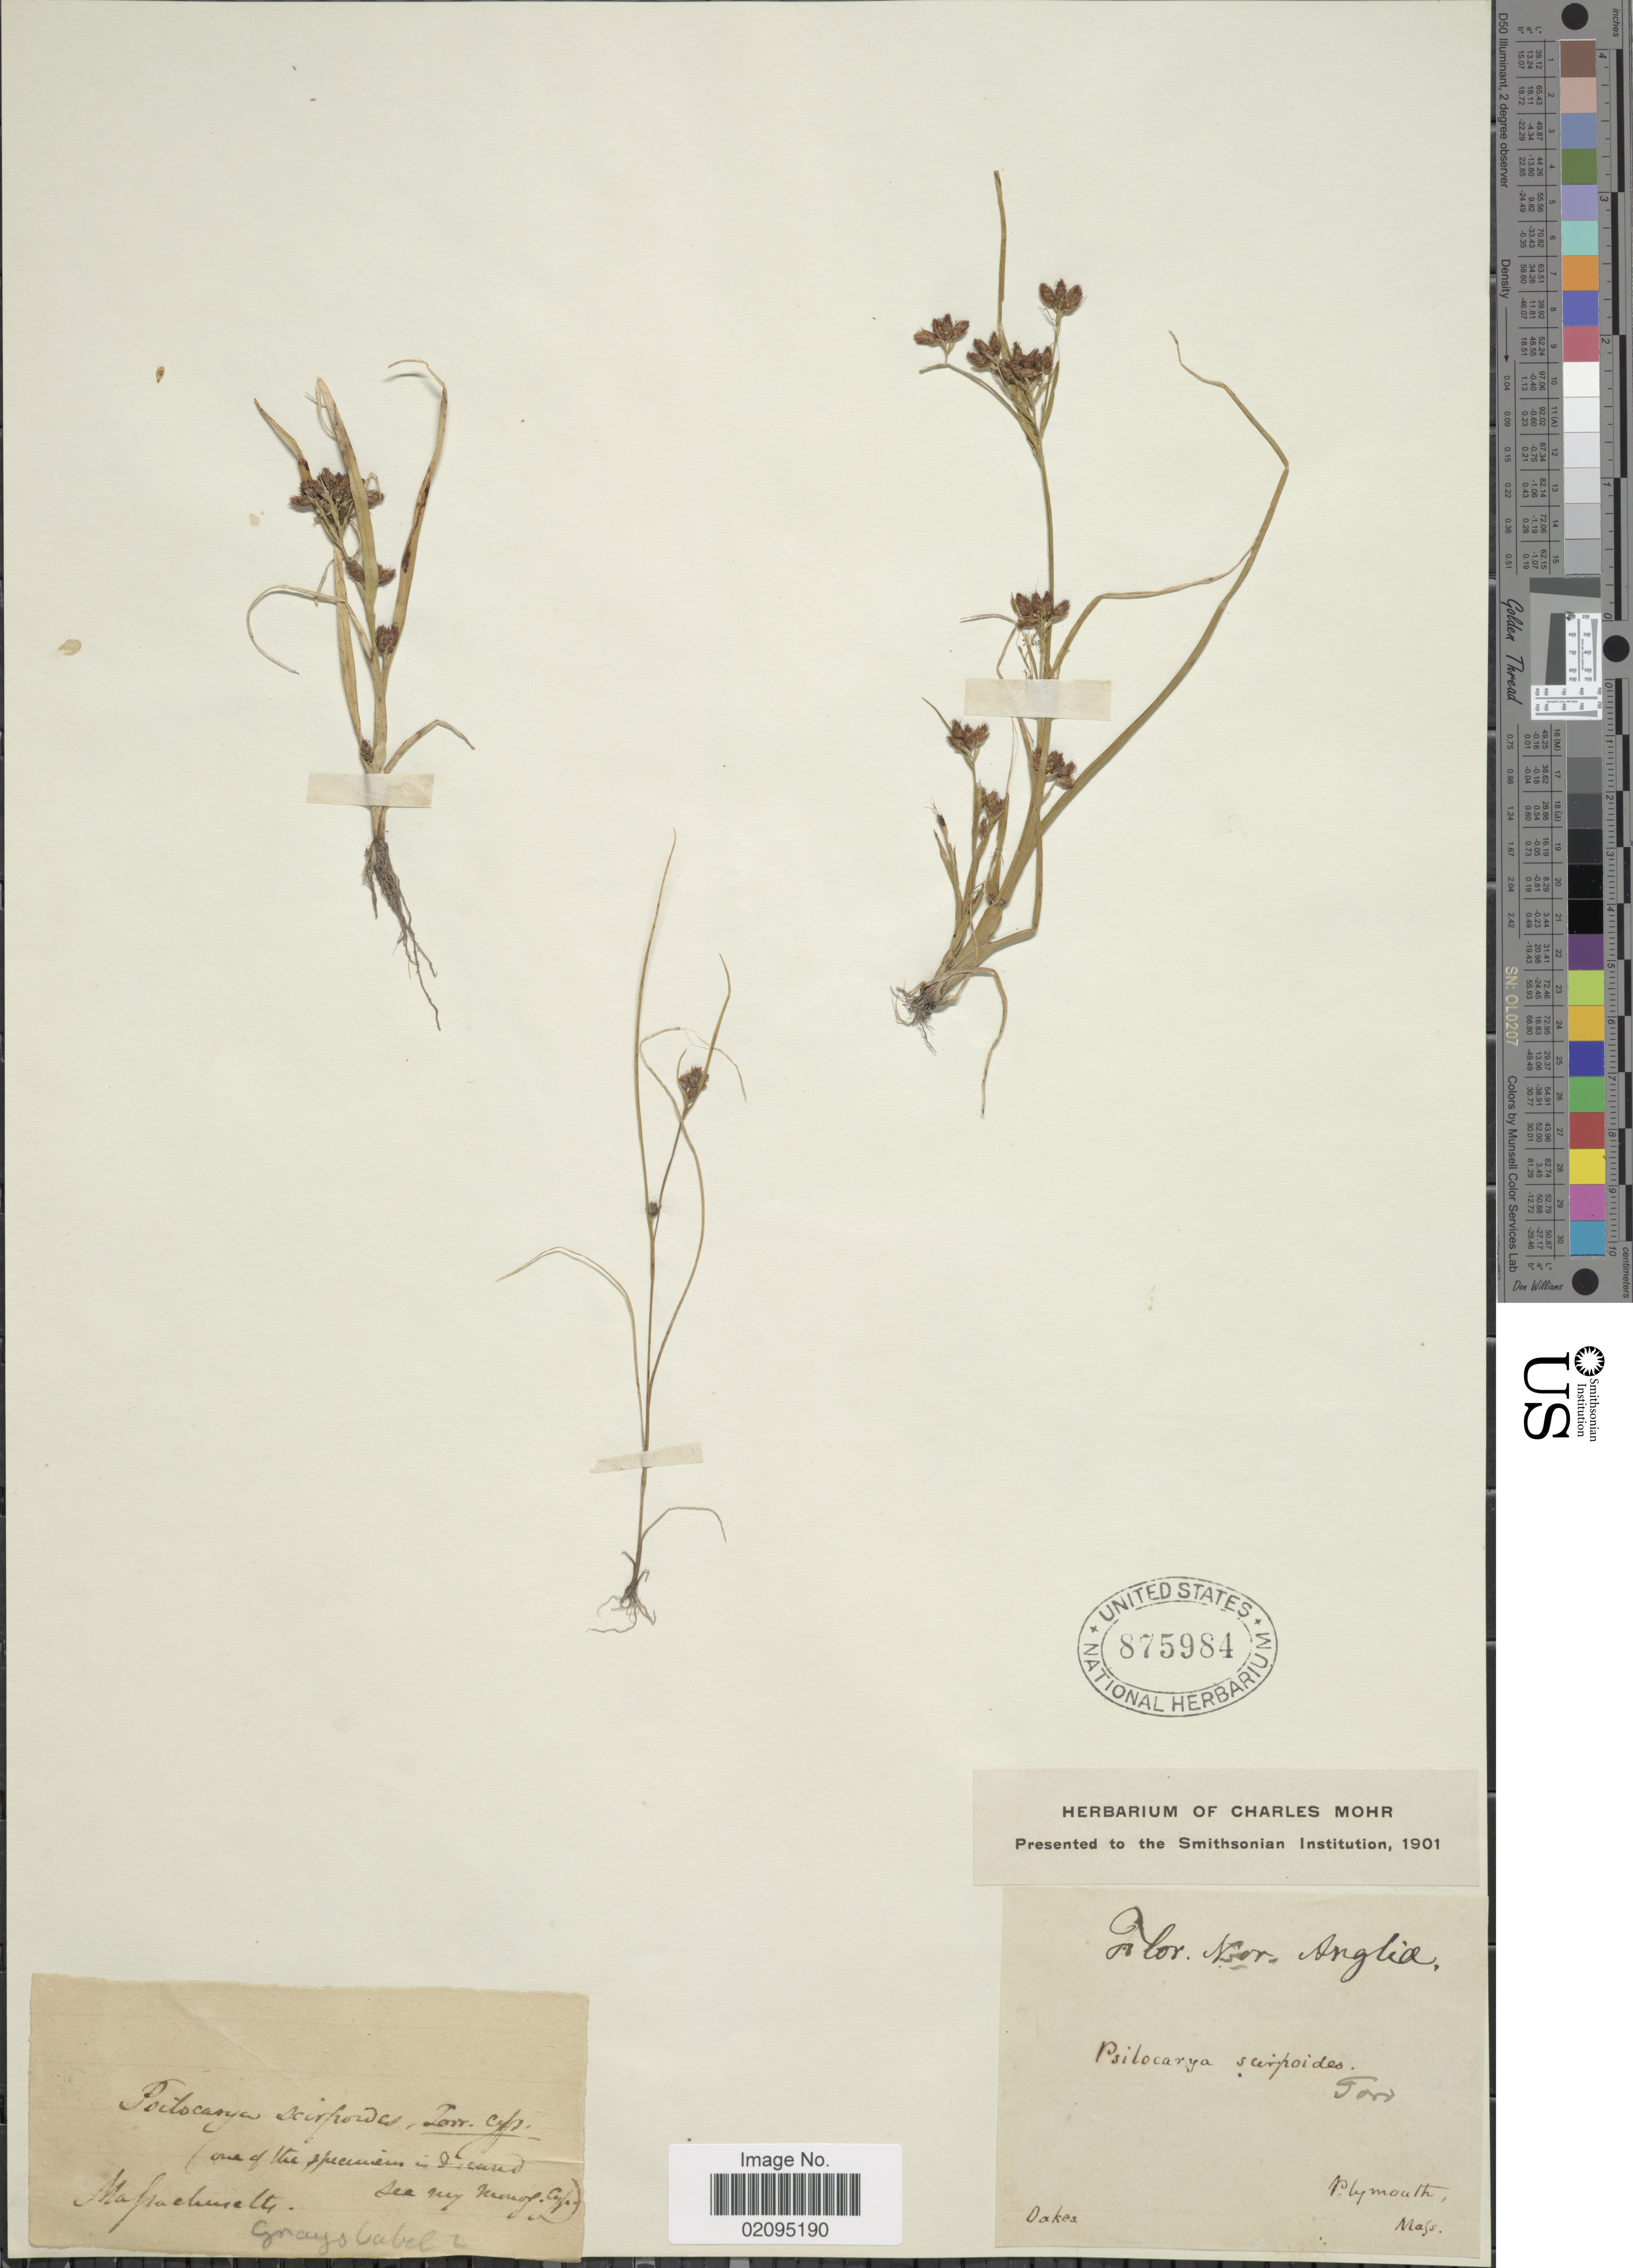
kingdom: Plantae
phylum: Tracheophyta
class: Liliopsida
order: Poales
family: Cyperaceae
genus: Rhynchospora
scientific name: Rhynchospora scirpoides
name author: (Torr.) Griseb.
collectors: -. Oakes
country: United States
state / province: Massachusetts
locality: Plymouth,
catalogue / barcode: US 875984